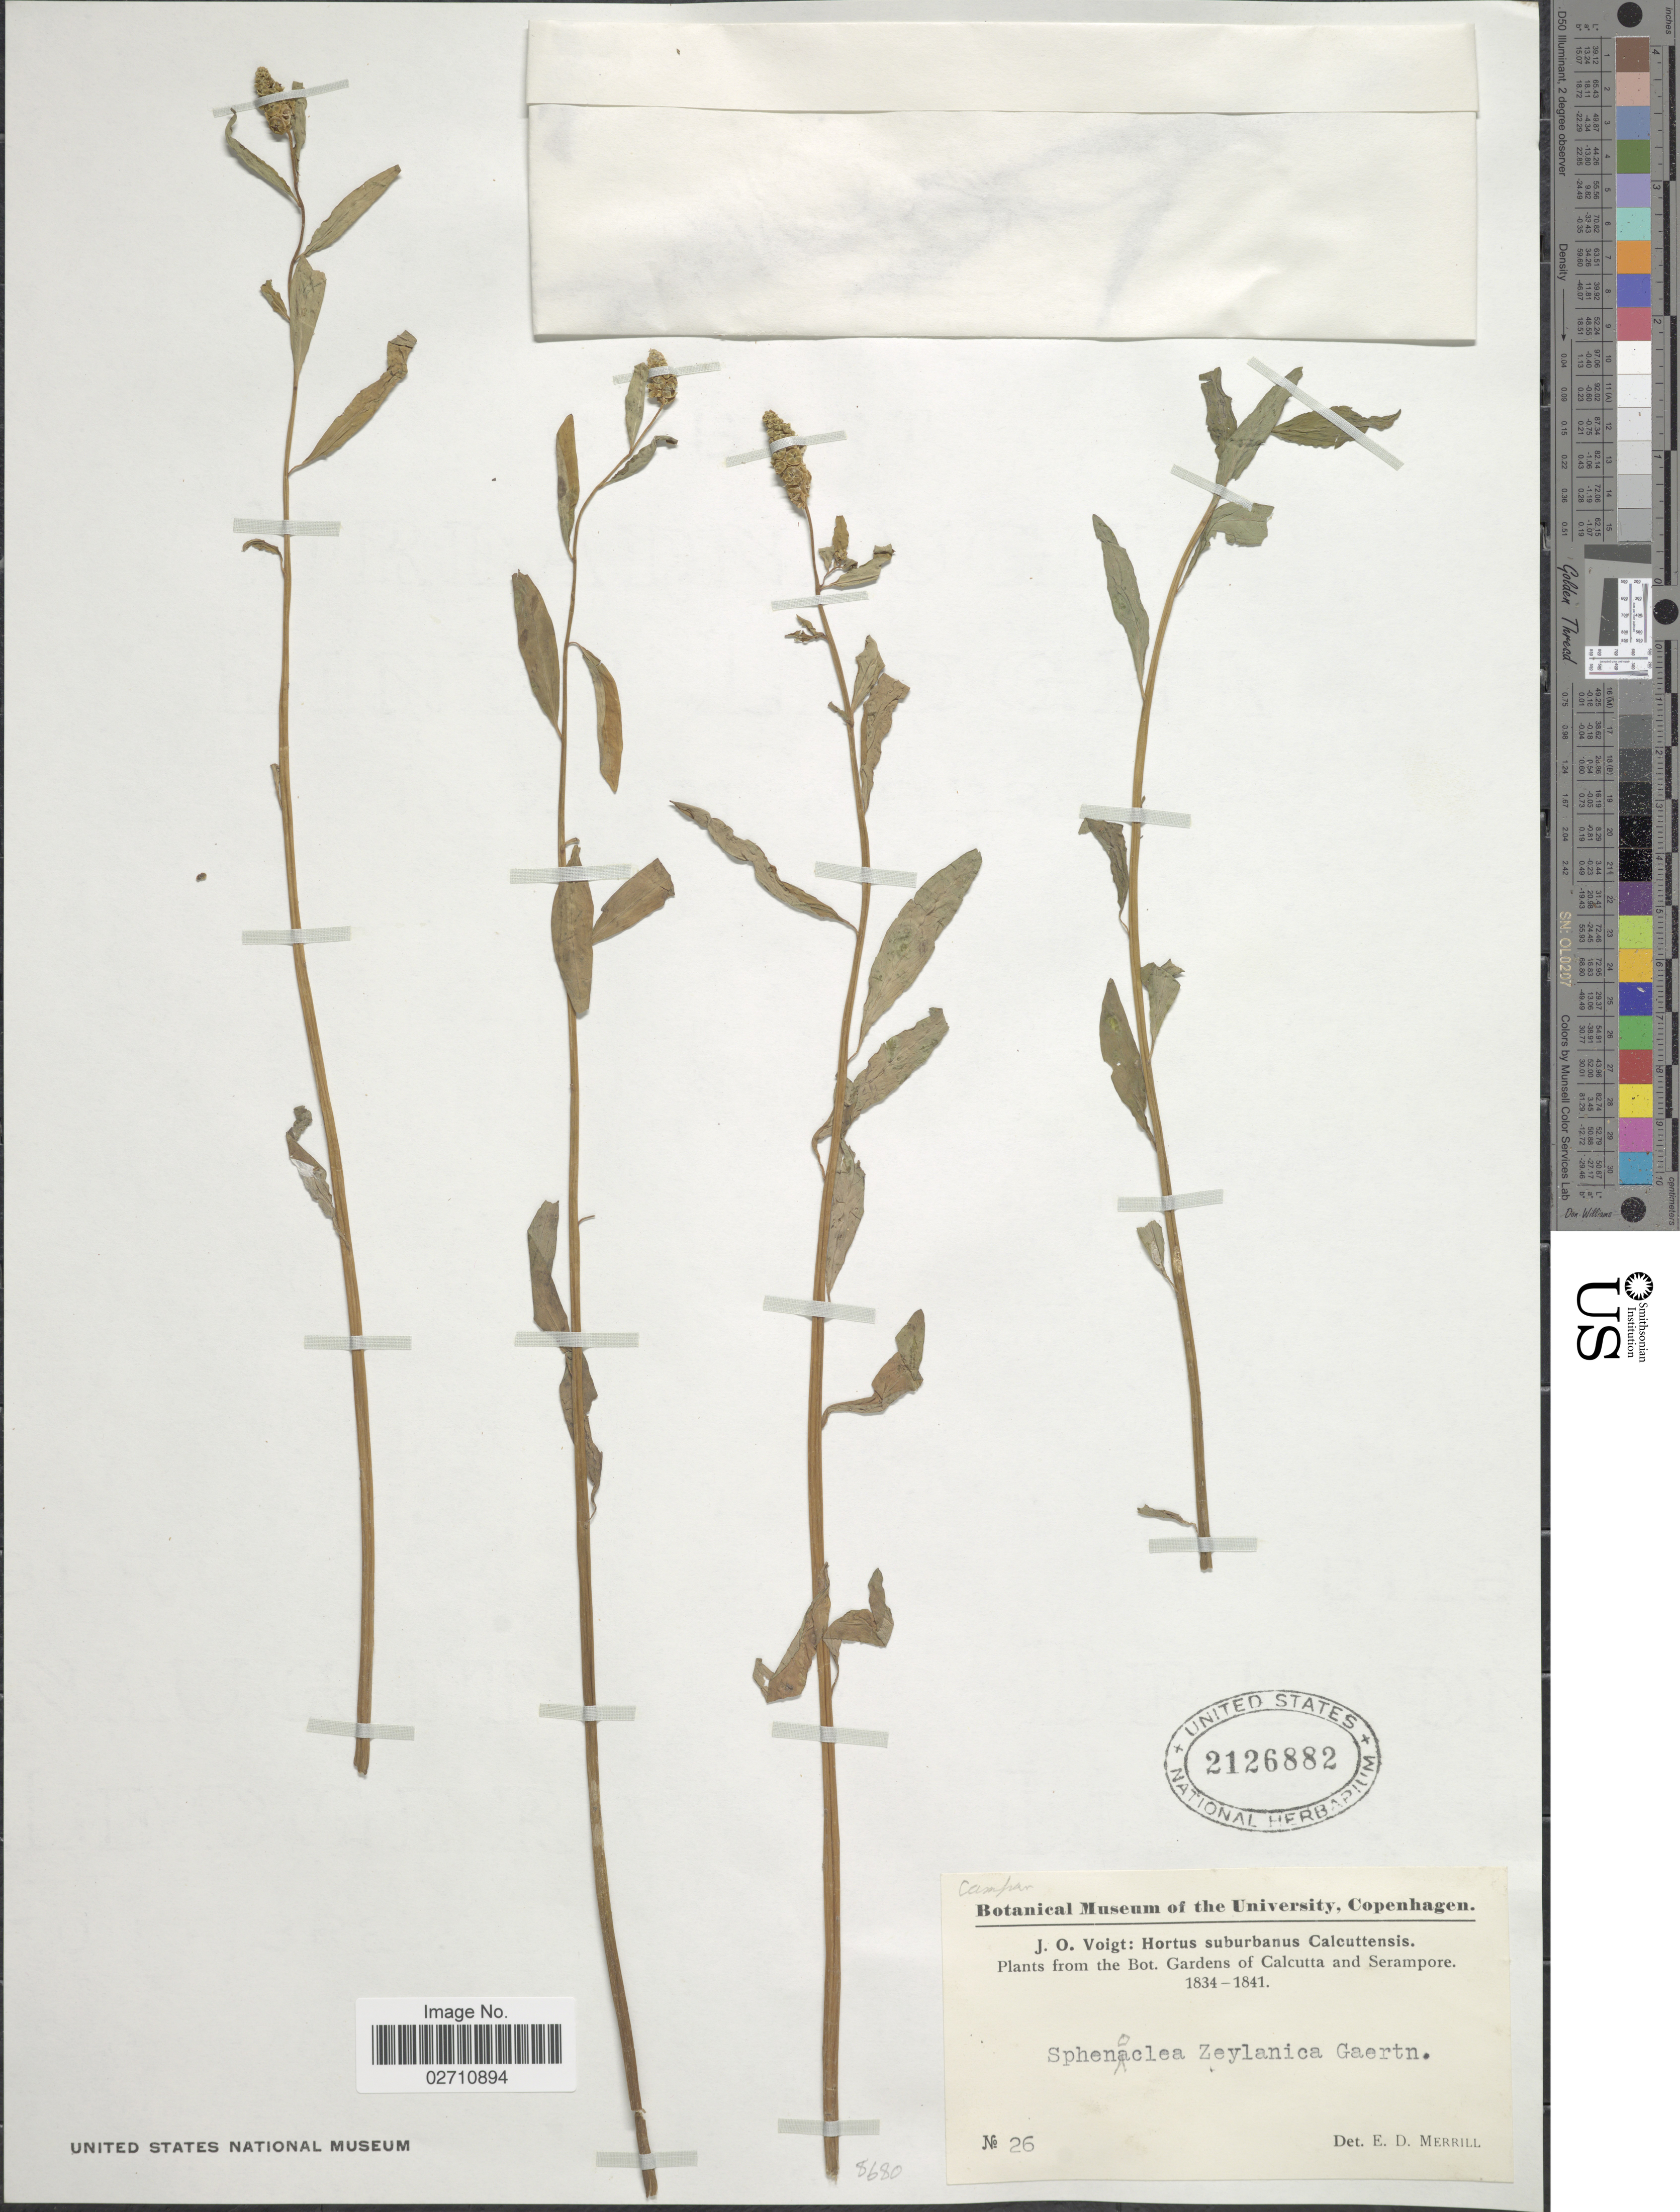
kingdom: Plantae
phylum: Tracheophyta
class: Magnoliopsida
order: Solanales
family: Sphenocleaceae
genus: Sphenoclea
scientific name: Sphenoclea zeylanica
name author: Gaertn.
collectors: J. O. Voigt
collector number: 26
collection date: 1834/1841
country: India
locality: Bot. Gardens of Calcutta and Serampore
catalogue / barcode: US 2126882